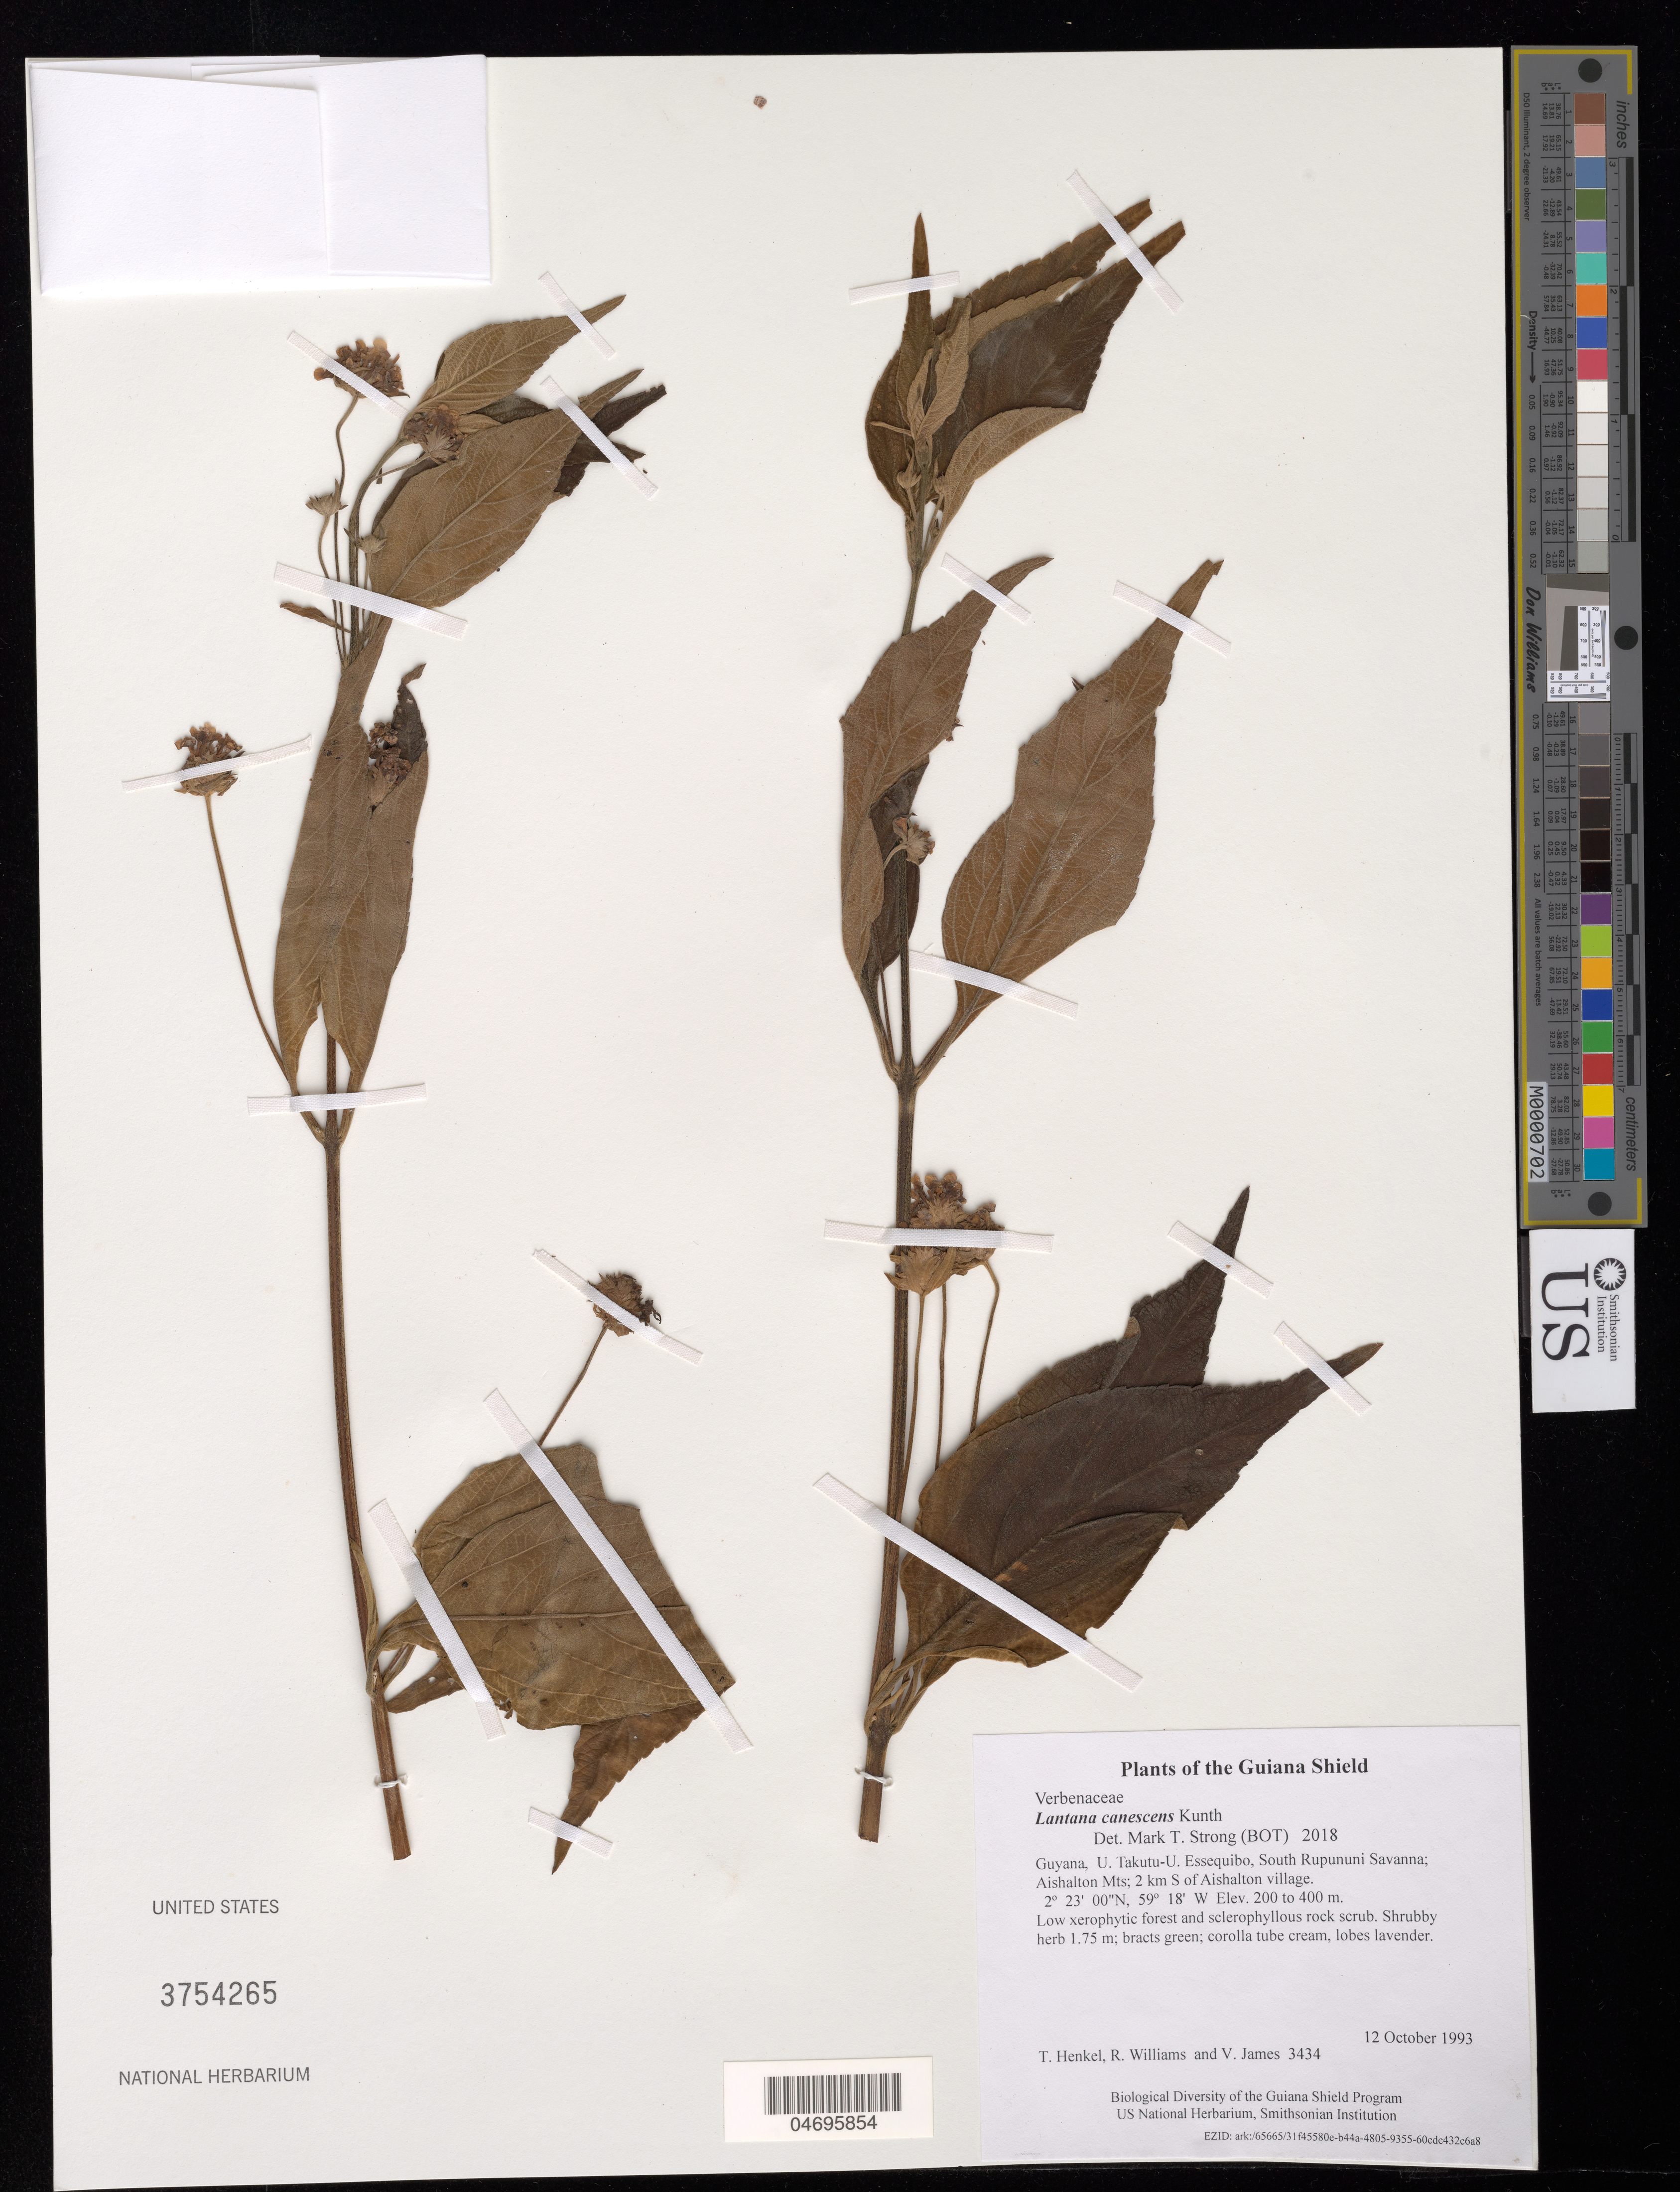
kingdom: Plantae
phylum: Tracheophyta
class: Magnoliopsida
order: Lamiales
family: Verbenaceae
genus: Lantana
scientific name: Lantana canescens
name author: Kunth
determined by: Strong, Mark T., (BOT), Smithsonian Institution - National Museum of Natural History (UNITED STATES)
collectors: T. Henkel, R. Williams & V. James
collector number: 3434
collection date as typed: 12 October 1993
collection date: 1993-10-12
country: Guyana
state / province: U. Takutu-U. Essequibo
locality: South Rupununi Savanna; Aishalton Mts; 2 km S of Aishalton village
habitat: Low xerophytic forest and sclerophyllous rock scrub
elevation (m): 200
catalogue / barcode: US 3754265